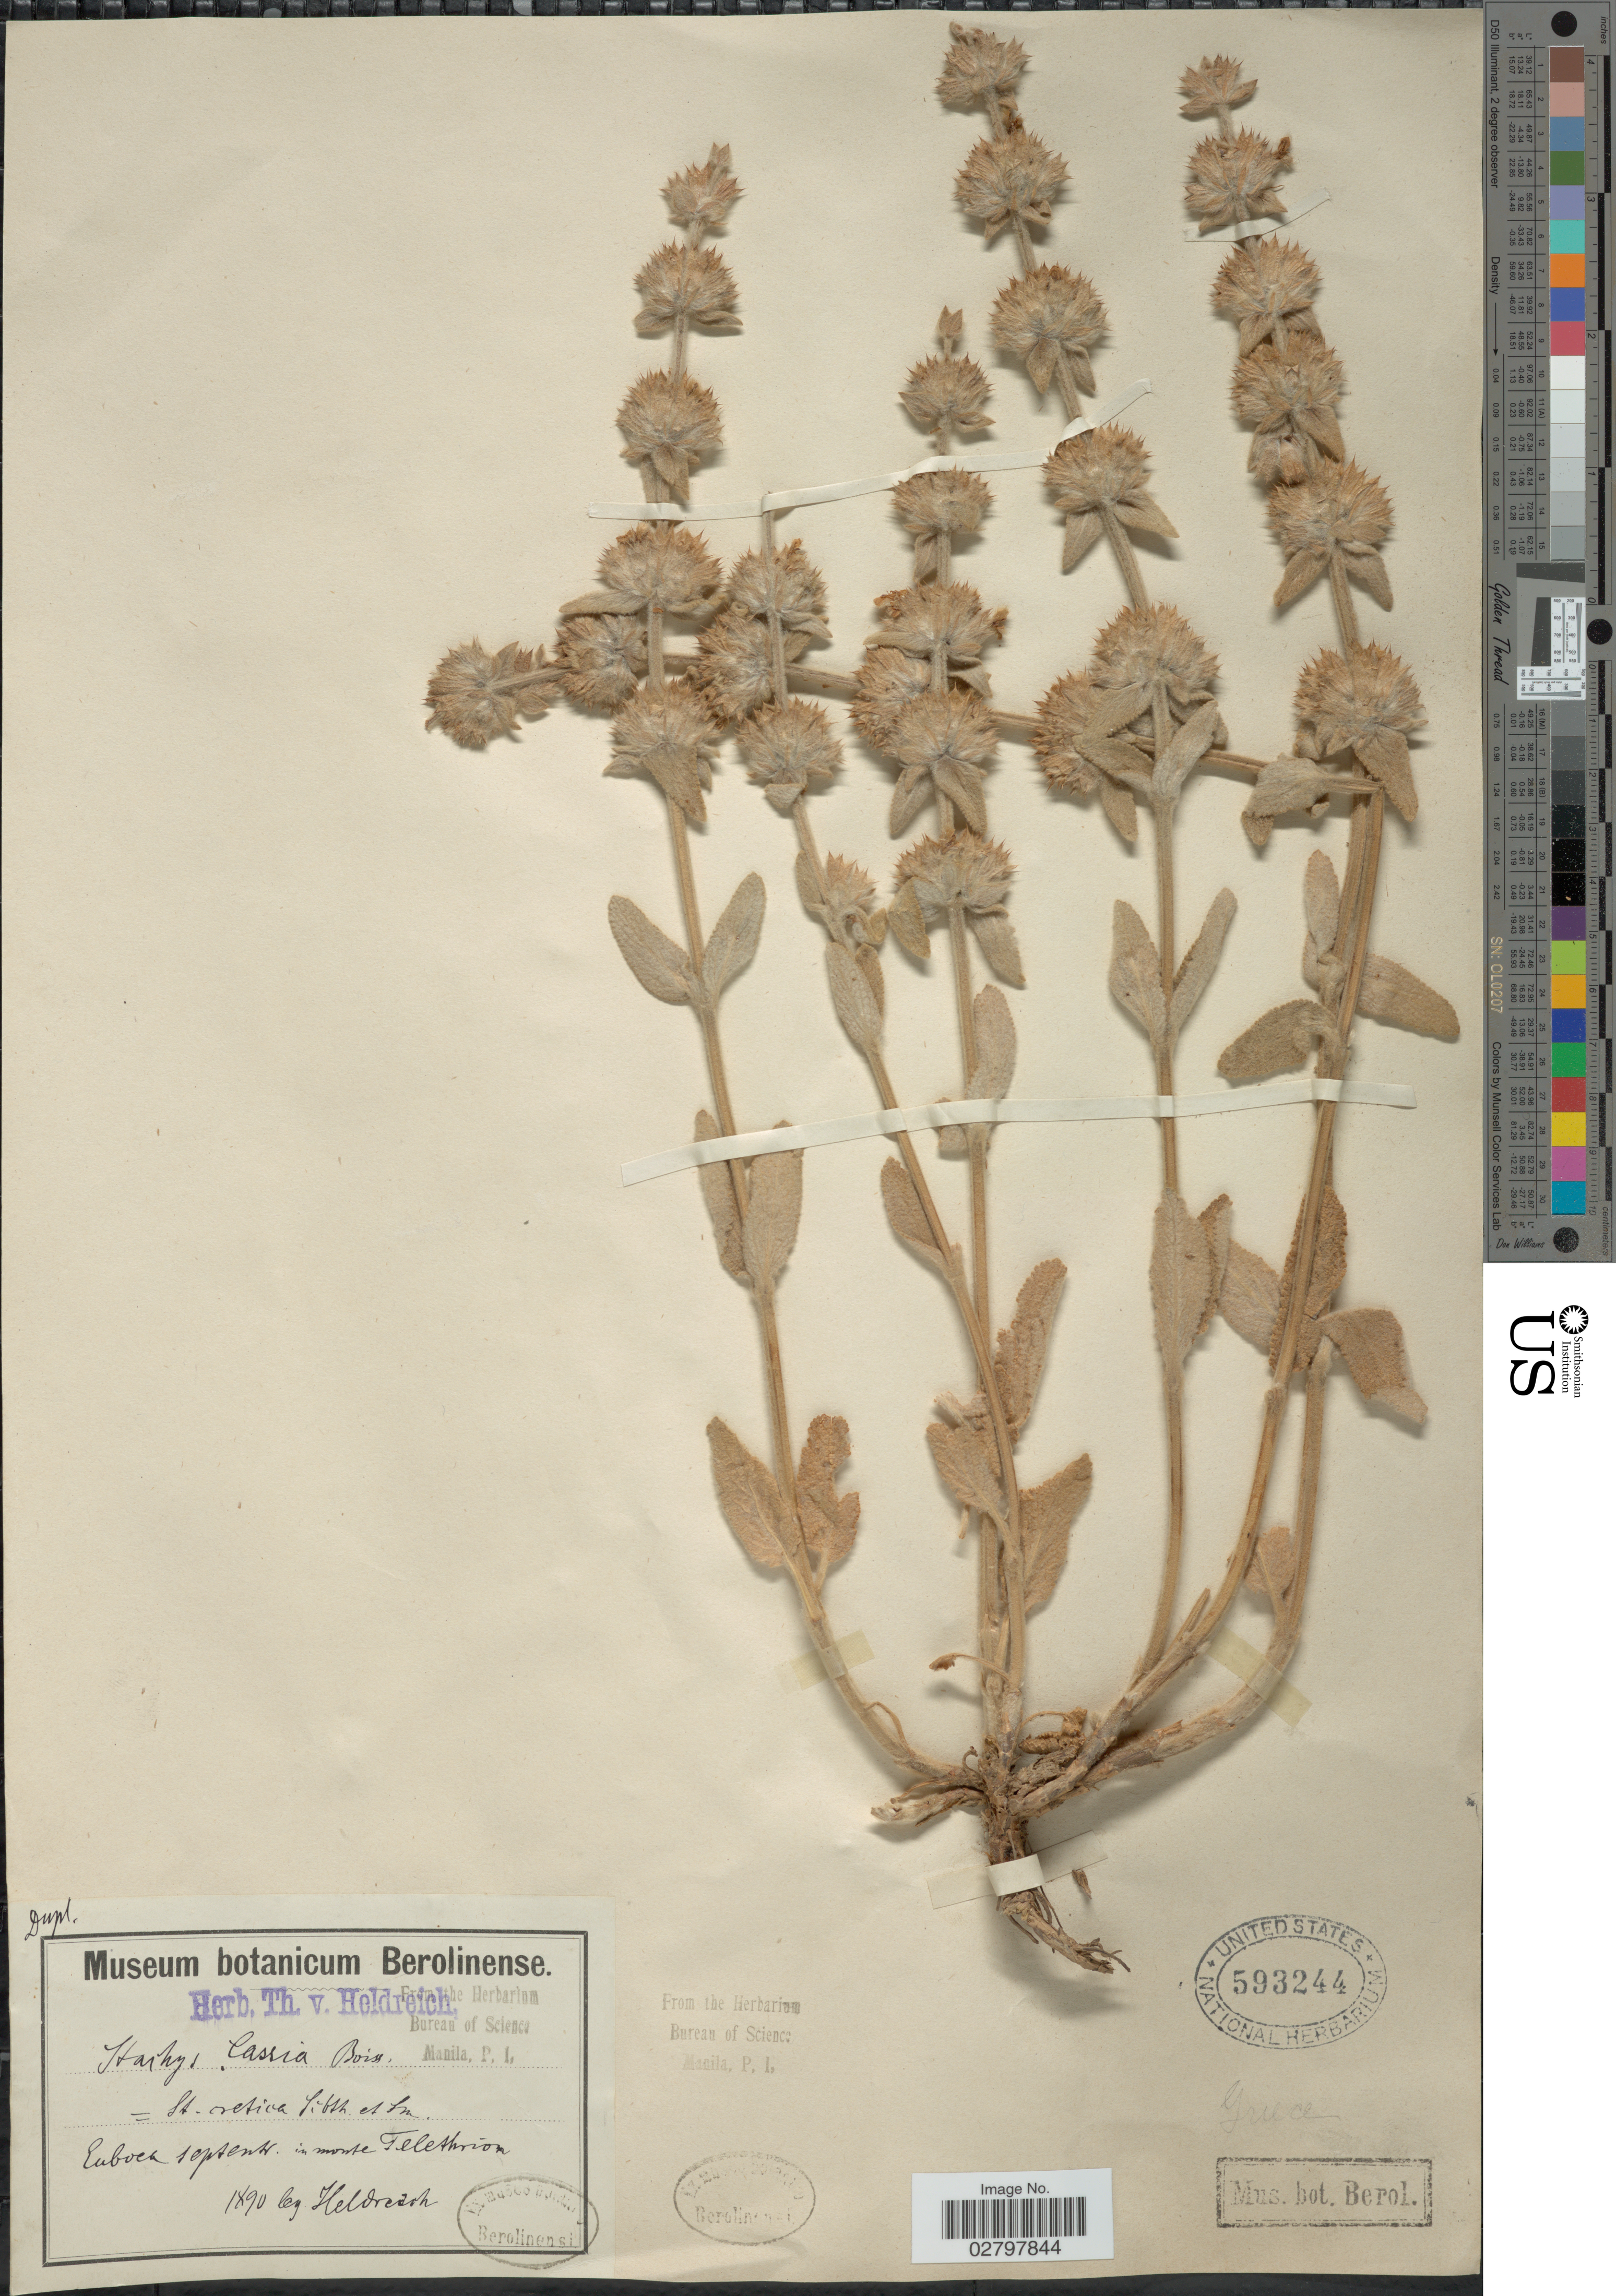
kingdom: Plantae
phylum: Tracheophyta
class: Magnoliopsida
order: Lamiales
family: Lamiaceae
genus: Stachys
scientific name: Stachys cassia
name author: (Boiss.) Boiss.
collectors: Heldreich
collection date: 1890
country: Greece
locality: Euboea septentr. in monte Telethrion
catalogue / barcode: US 593244